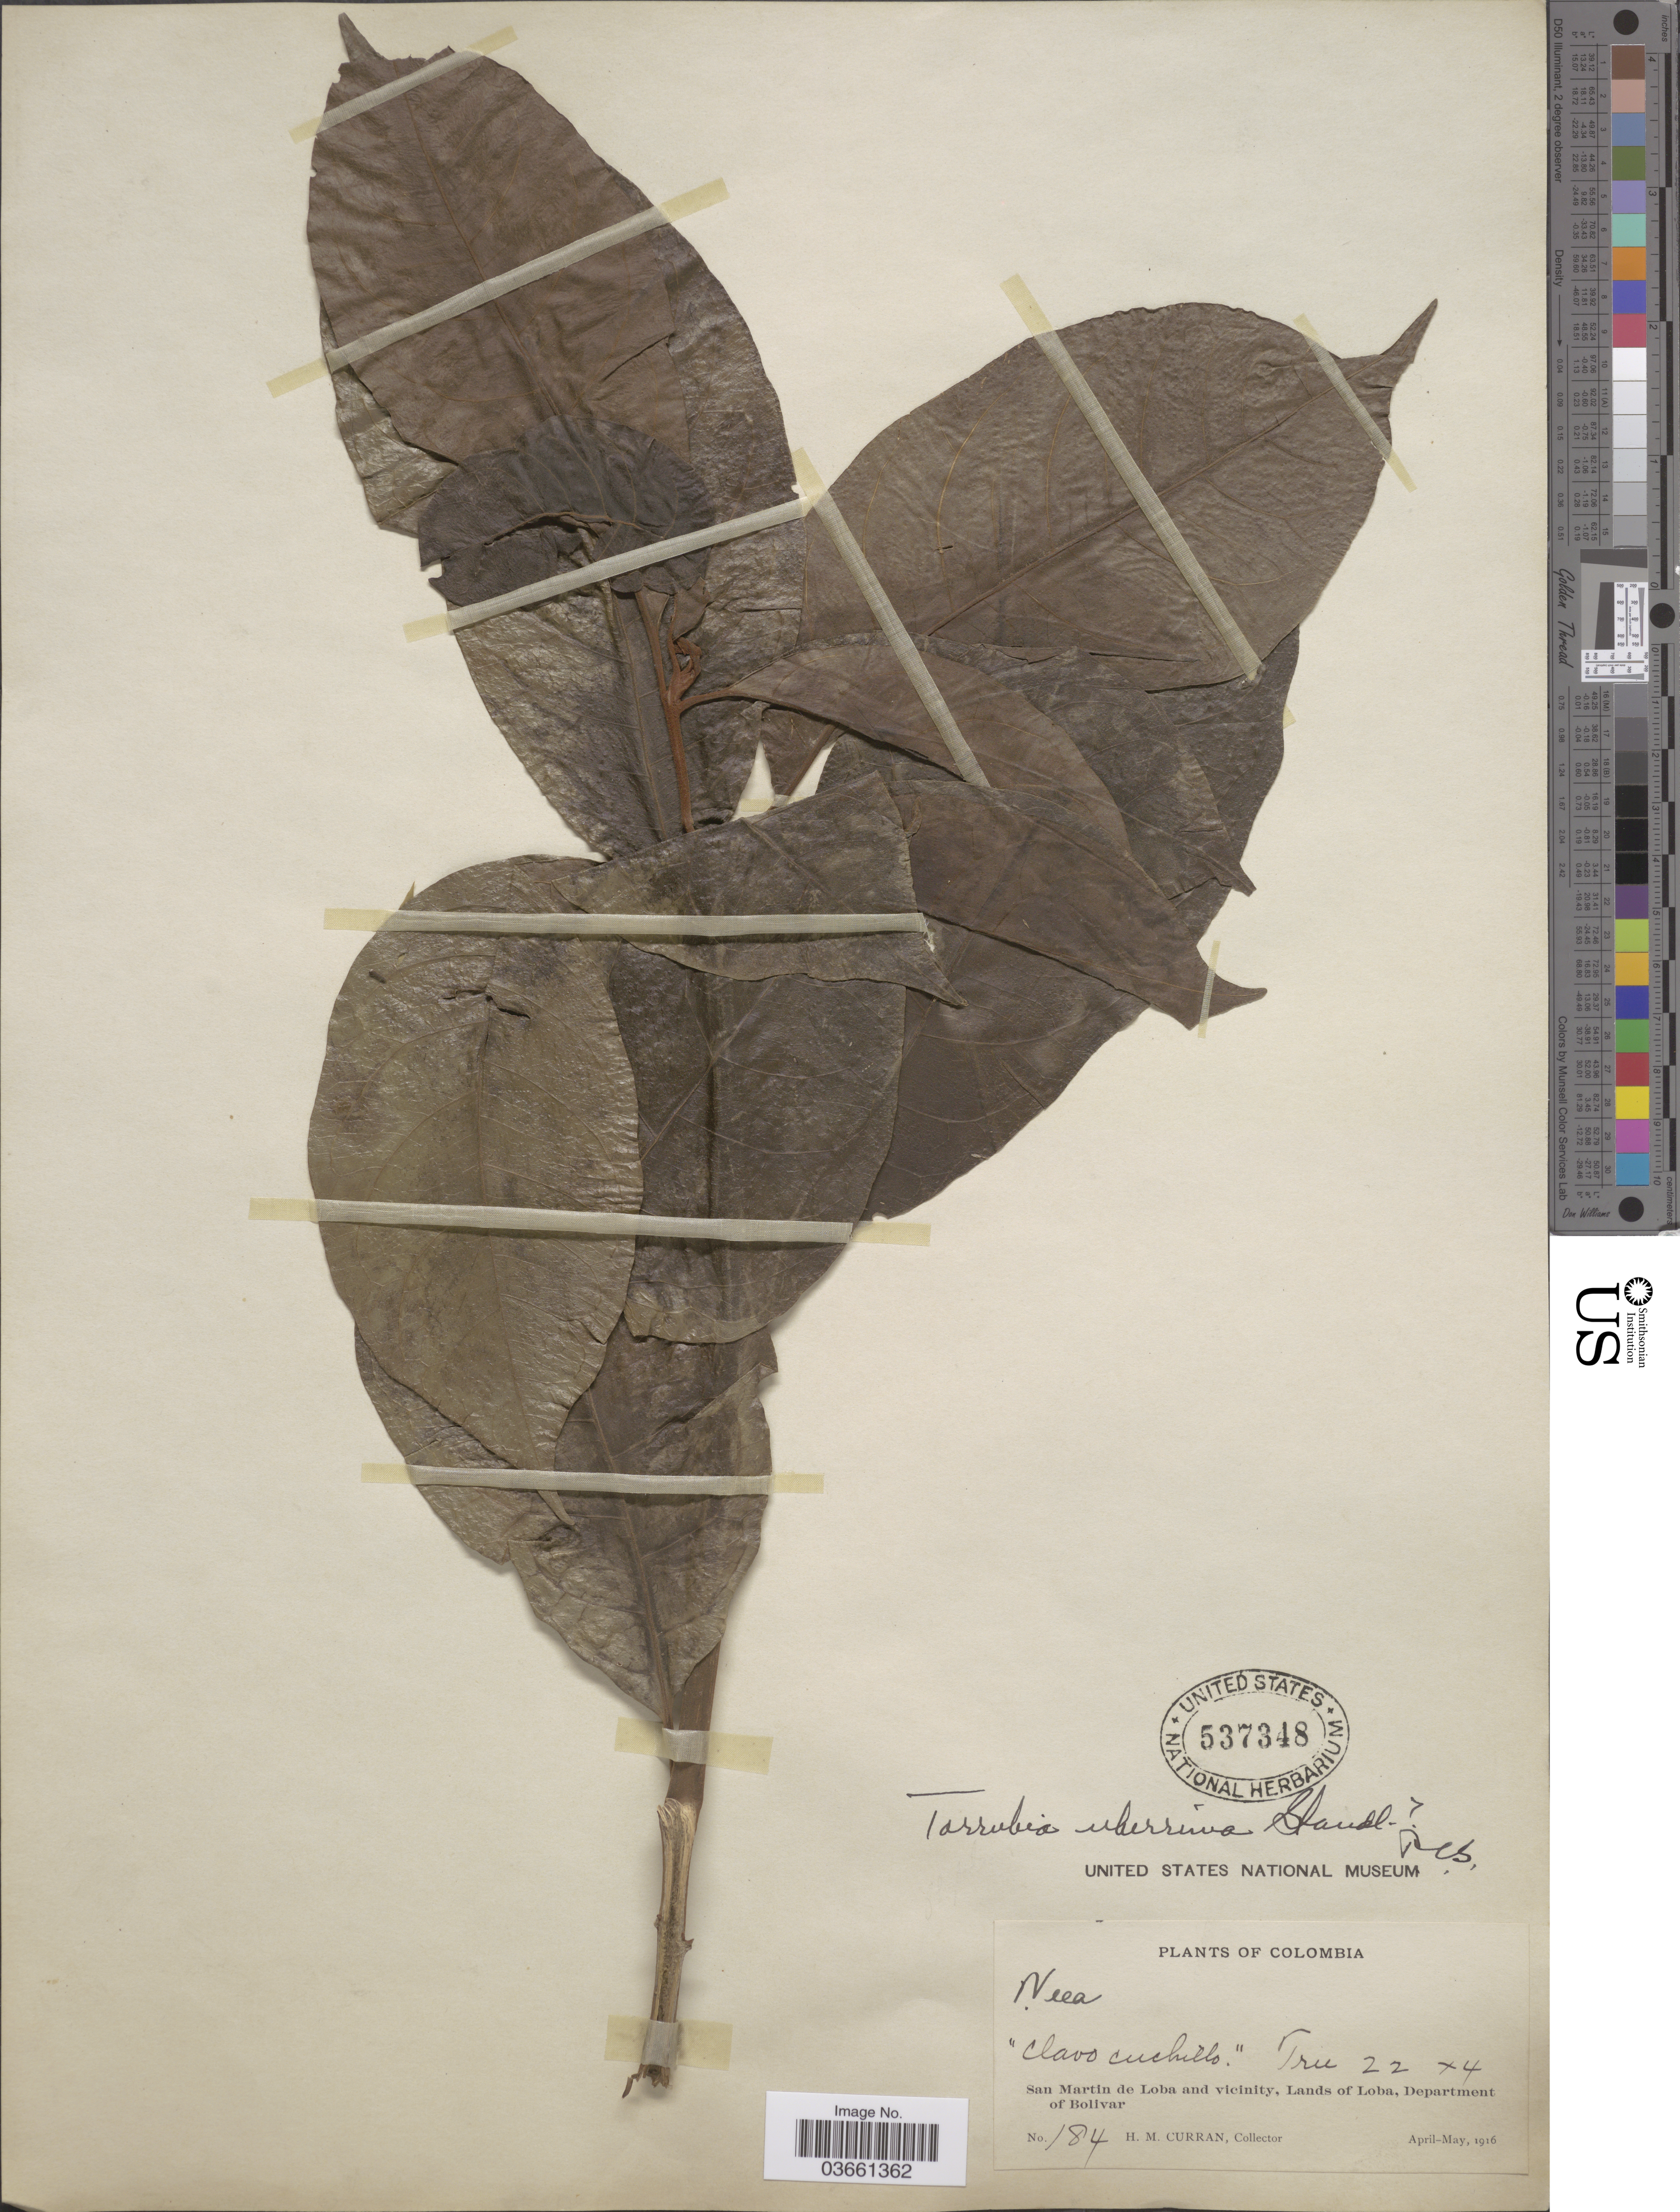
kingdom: Plantae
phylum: Tracheophyta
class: Magnoliopsida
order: Caryophyllales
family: Nyctaginaceae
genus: Guapira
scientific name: Guapira uberrima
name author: (Standl.) Lundell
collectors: H. M. Curran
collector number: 184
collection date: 1916-04/1916-05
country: Colombia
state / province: Bolívar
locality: San Martin de Loba and vicinity, Lands of Loba, Department of Bolivar.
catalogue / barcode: US 537348